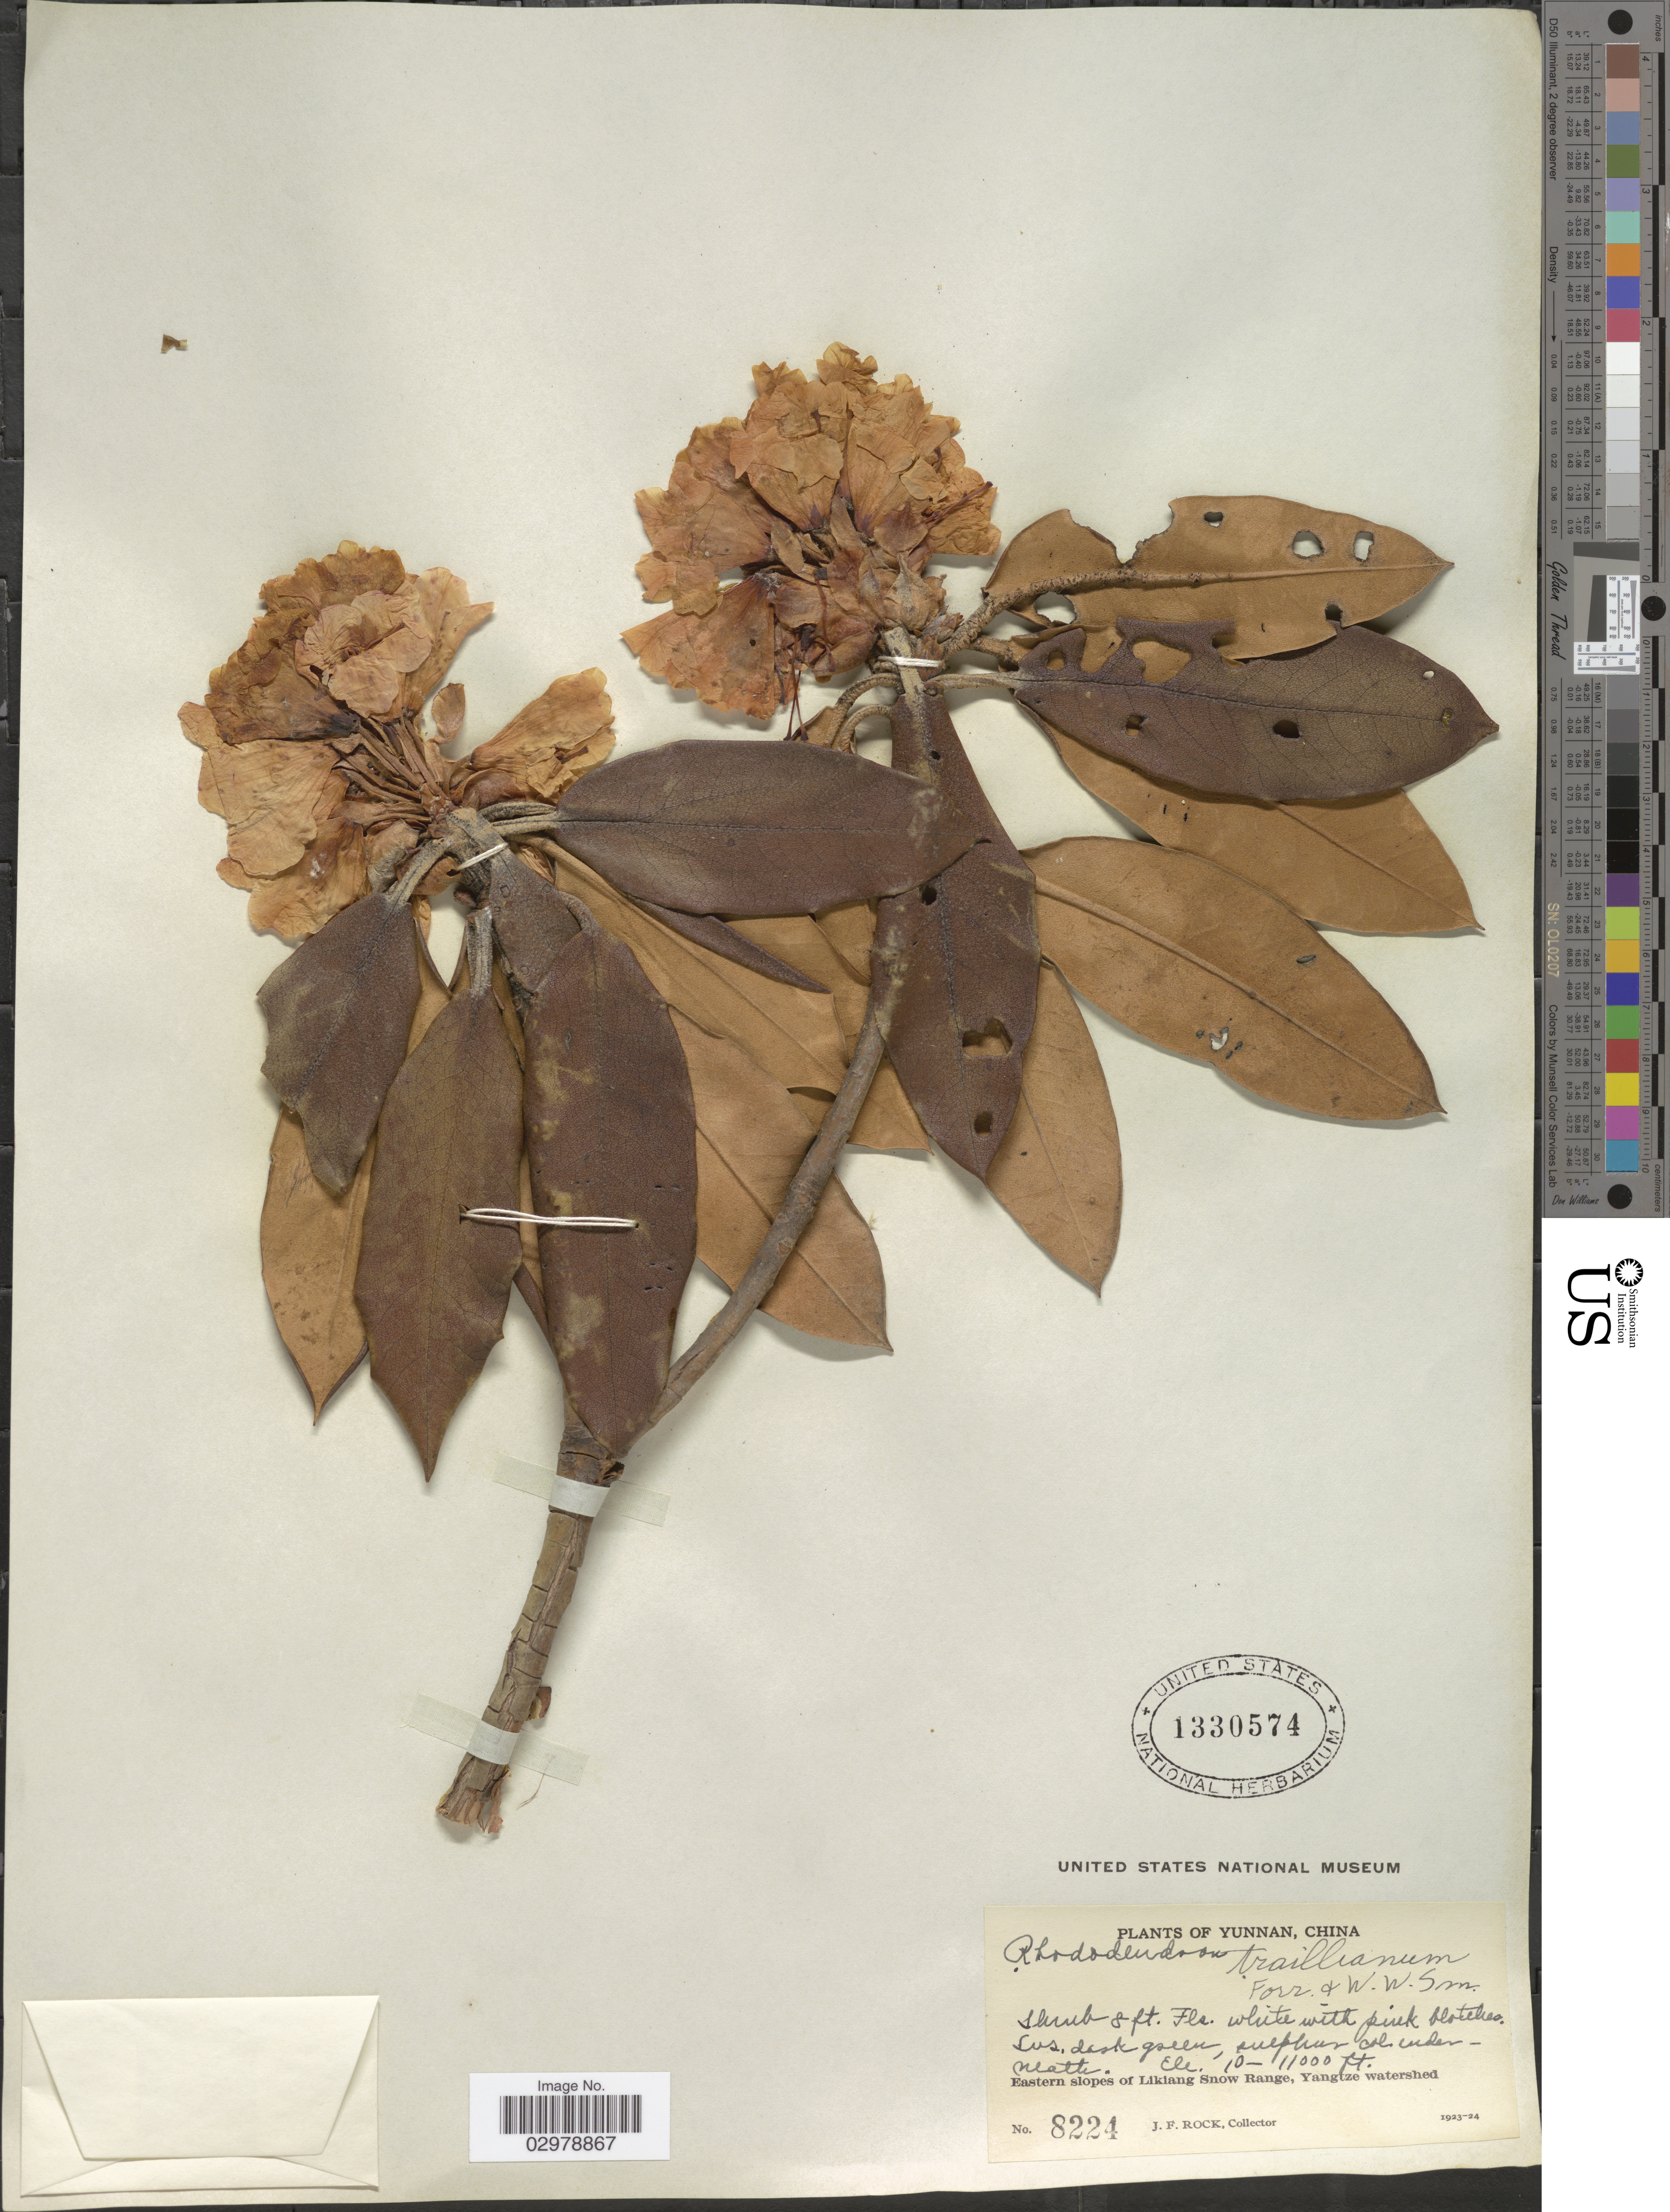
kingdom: Plantae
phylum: Tracheophyta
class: Magnoliopsida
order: Ericales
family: Ericaceae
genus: Rhododendron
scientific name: Rhododendron traillianum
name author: Forrest & W.W. Sm.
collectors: J. Rock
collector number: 8224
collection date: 1923/1924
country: China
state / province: Yunnan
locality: Eastern slopes of Likiang SNow Range, Yangtze watershed.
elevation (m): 3048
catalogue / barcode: US 1330574